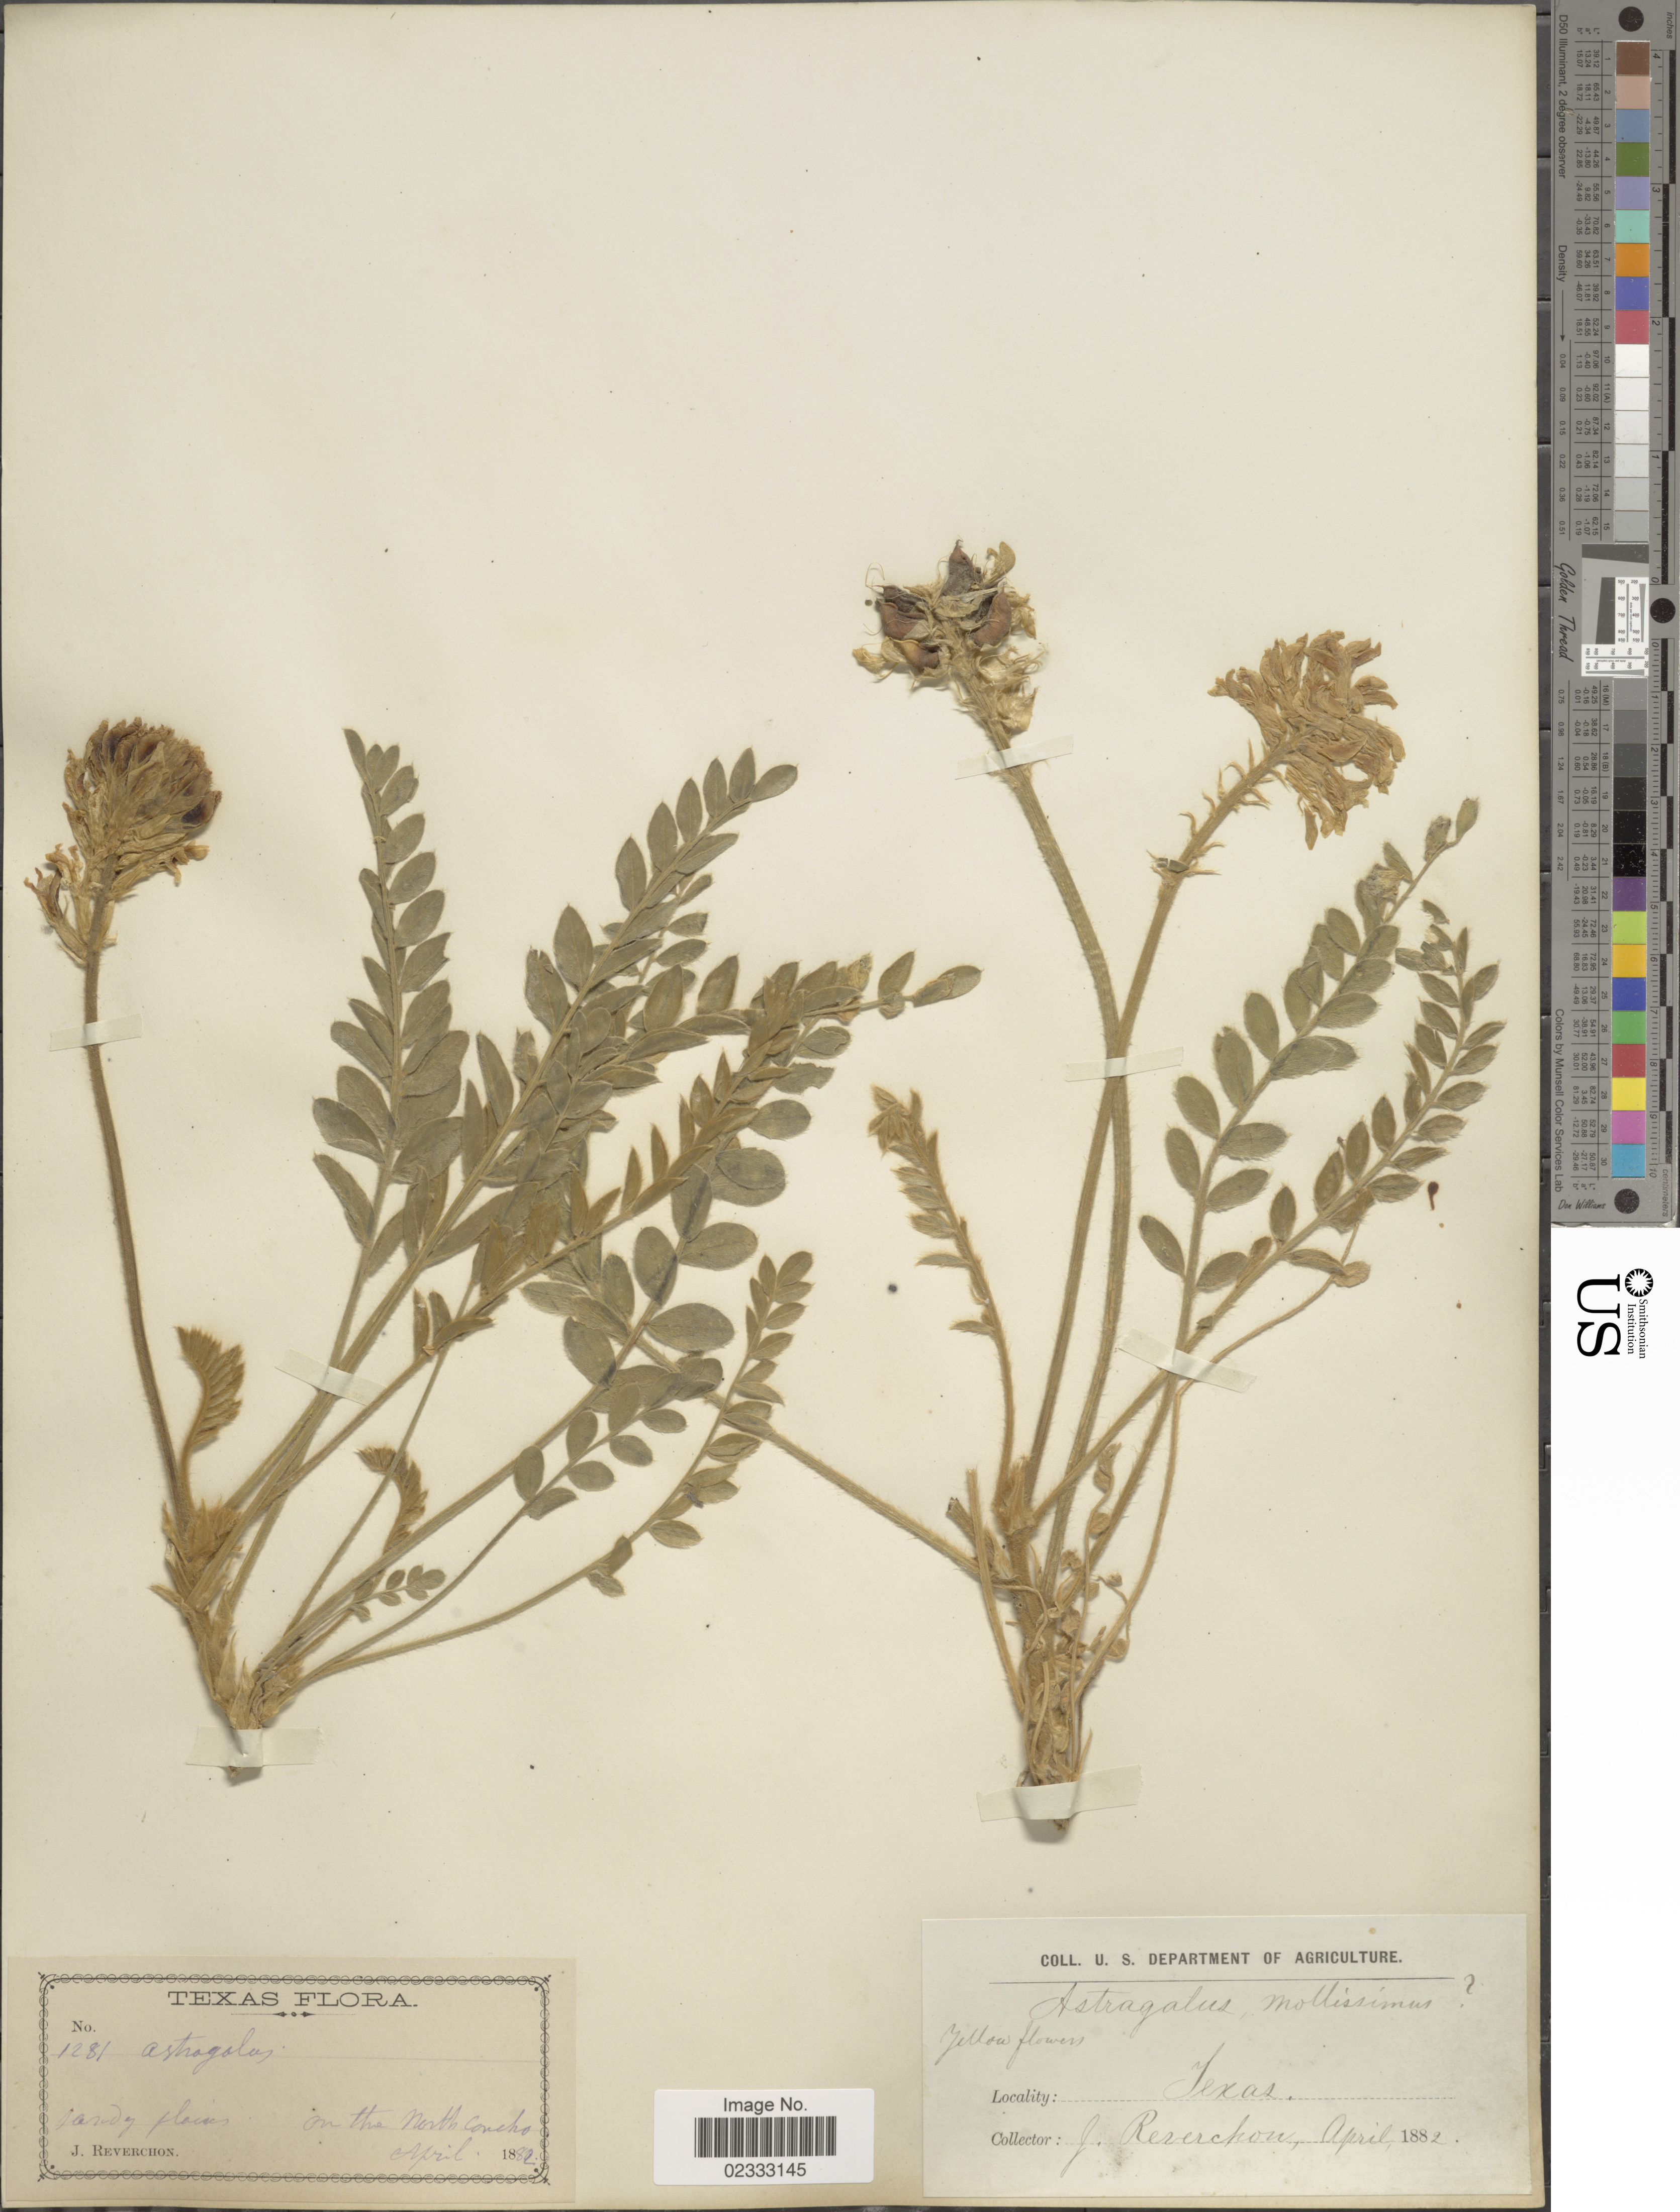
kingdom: Plantae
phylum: Tracheophyta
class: Magnoliopsida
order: Fabales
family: Fabaceae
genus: Astragalus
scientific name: Astragalus mollissimus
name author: Torr.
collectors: J. Reverchon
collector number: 1281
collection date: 1882-04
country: United States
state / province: Texas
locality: Texas, On the North Concho.